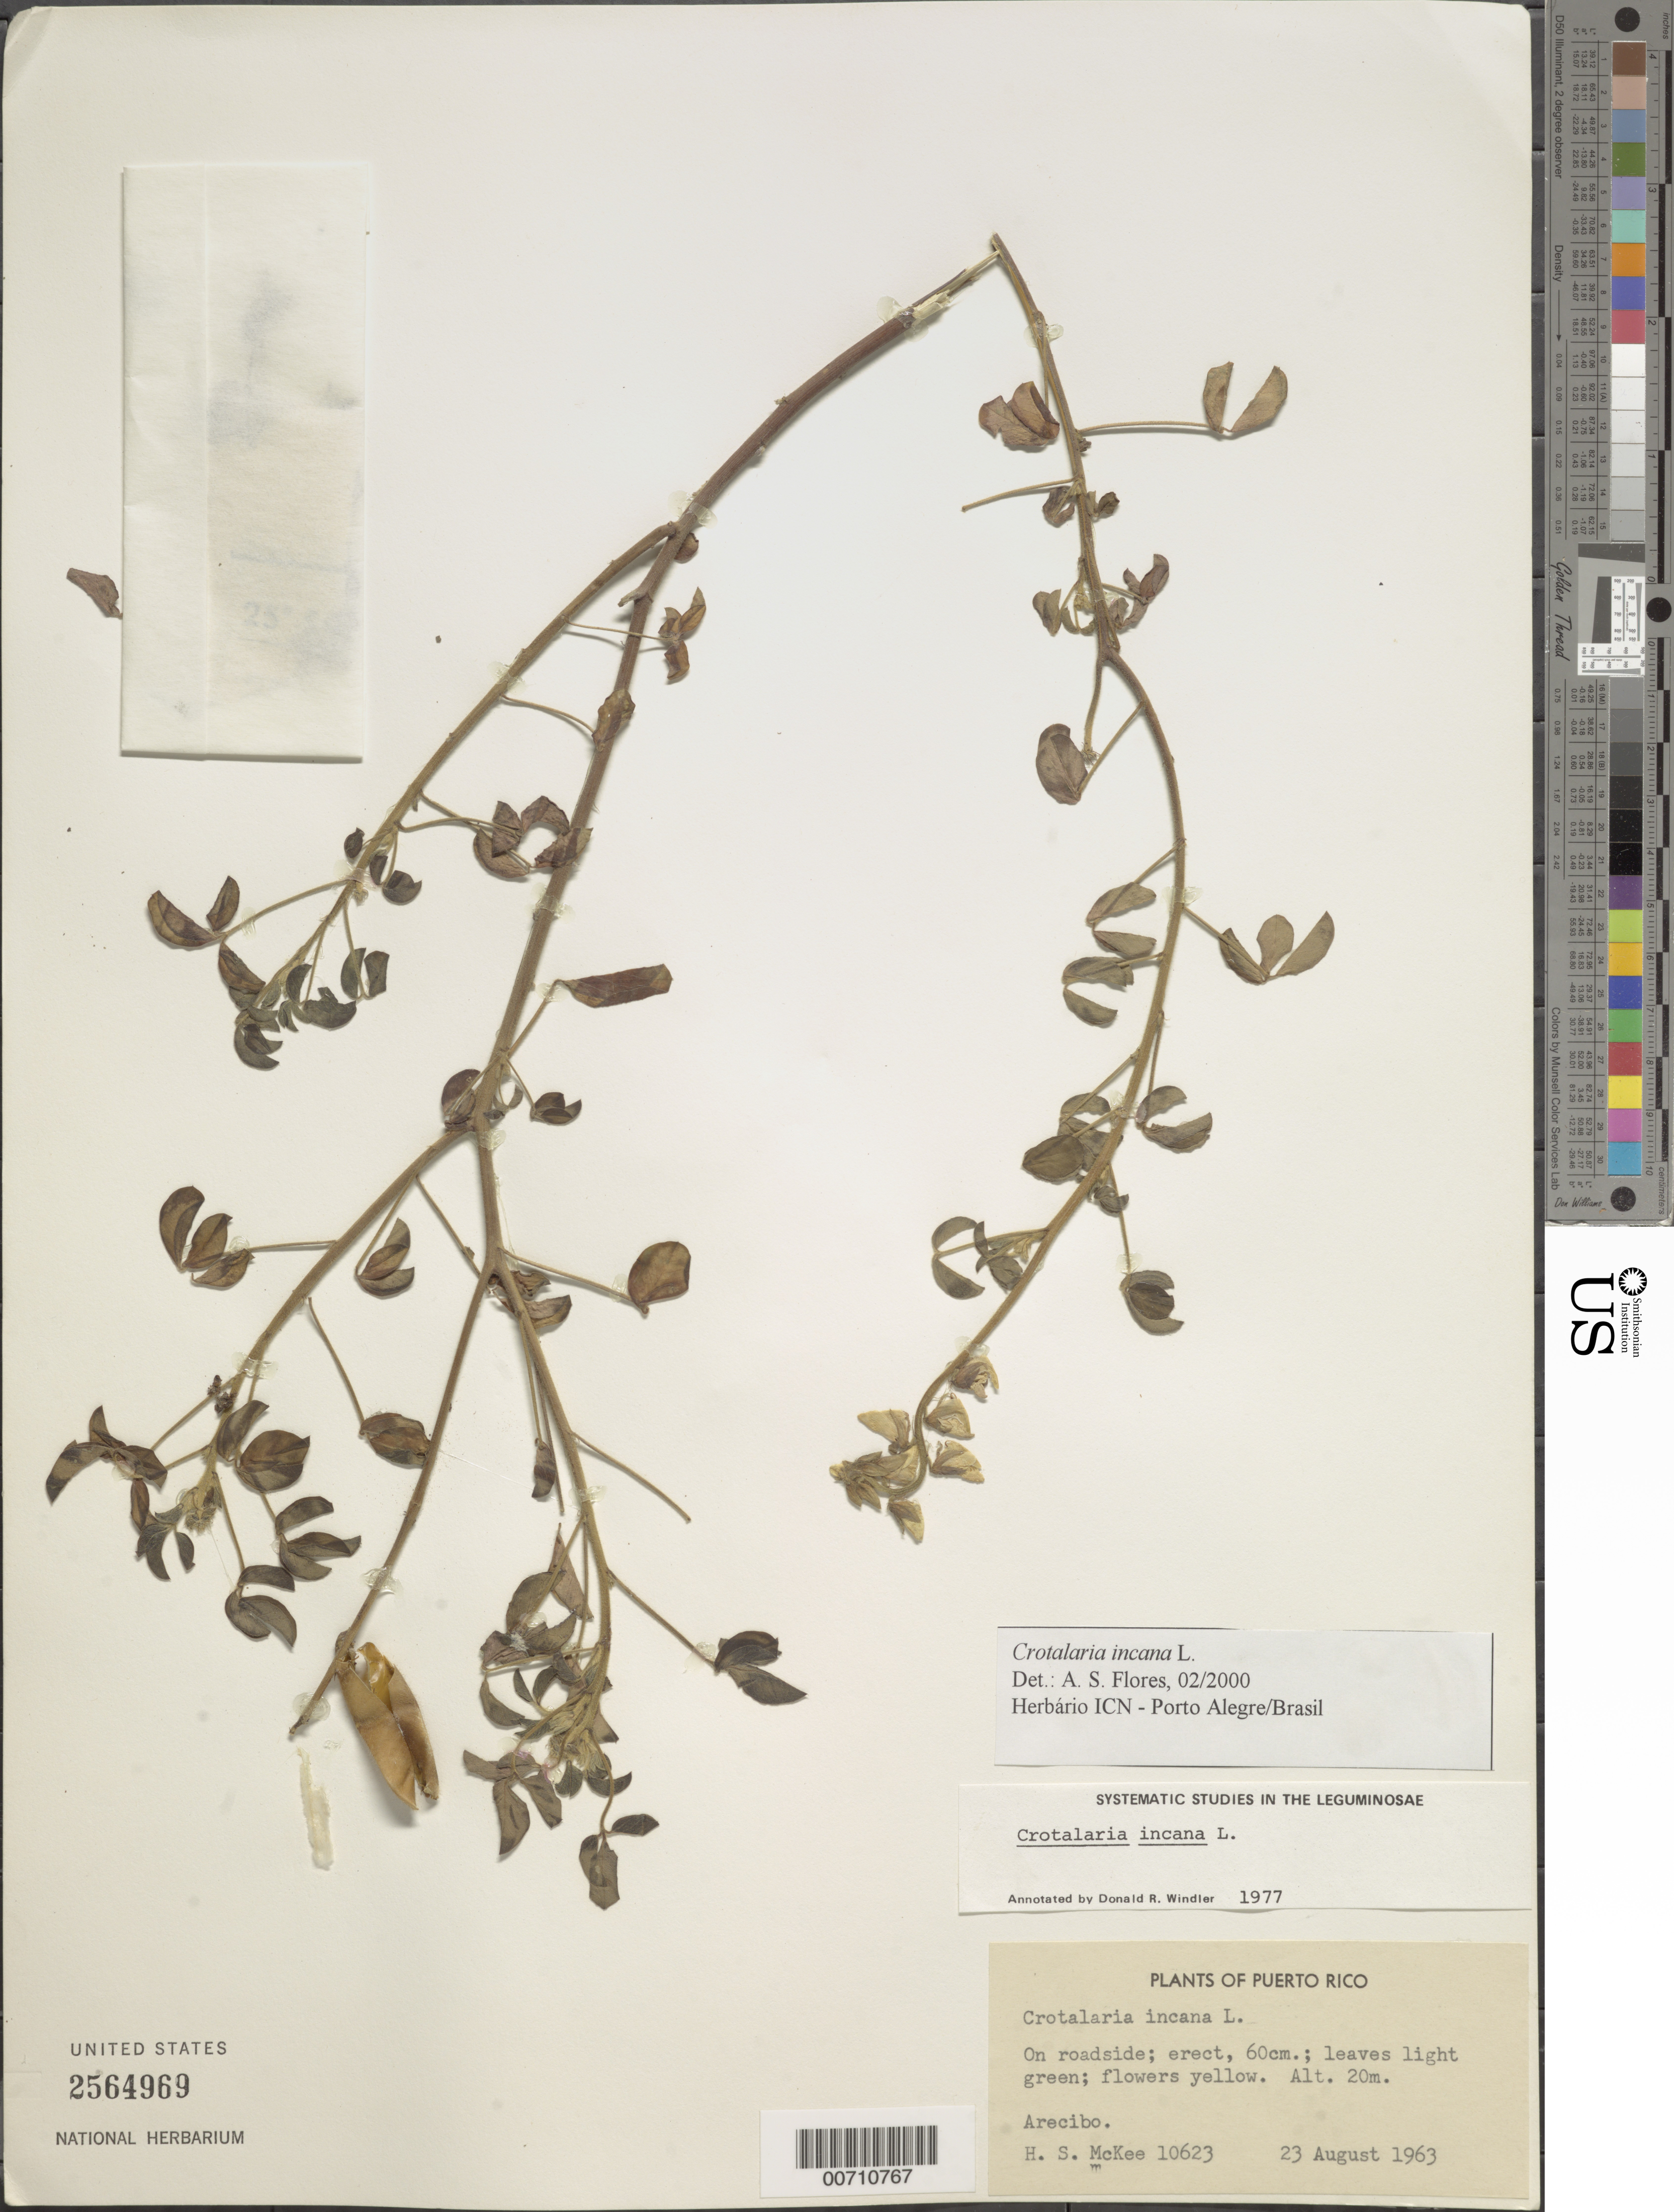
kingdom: Plantae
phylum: Tracheophyta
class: Magnoliopsida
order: Fabales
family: Fabaceae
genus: Crotalaria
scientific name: Crotalaria incana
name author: L.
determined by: Flores, A. S., (ICN), Universidade Federal do Rio Grande do Sul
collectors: H. S. MacKee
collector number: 10623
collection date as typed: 23 Aug 1963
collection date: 1963-08-23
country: Puerto Rico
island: Greater Antilles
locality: Arecibo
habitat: Roadside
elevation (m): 20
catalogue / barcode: US 2564969